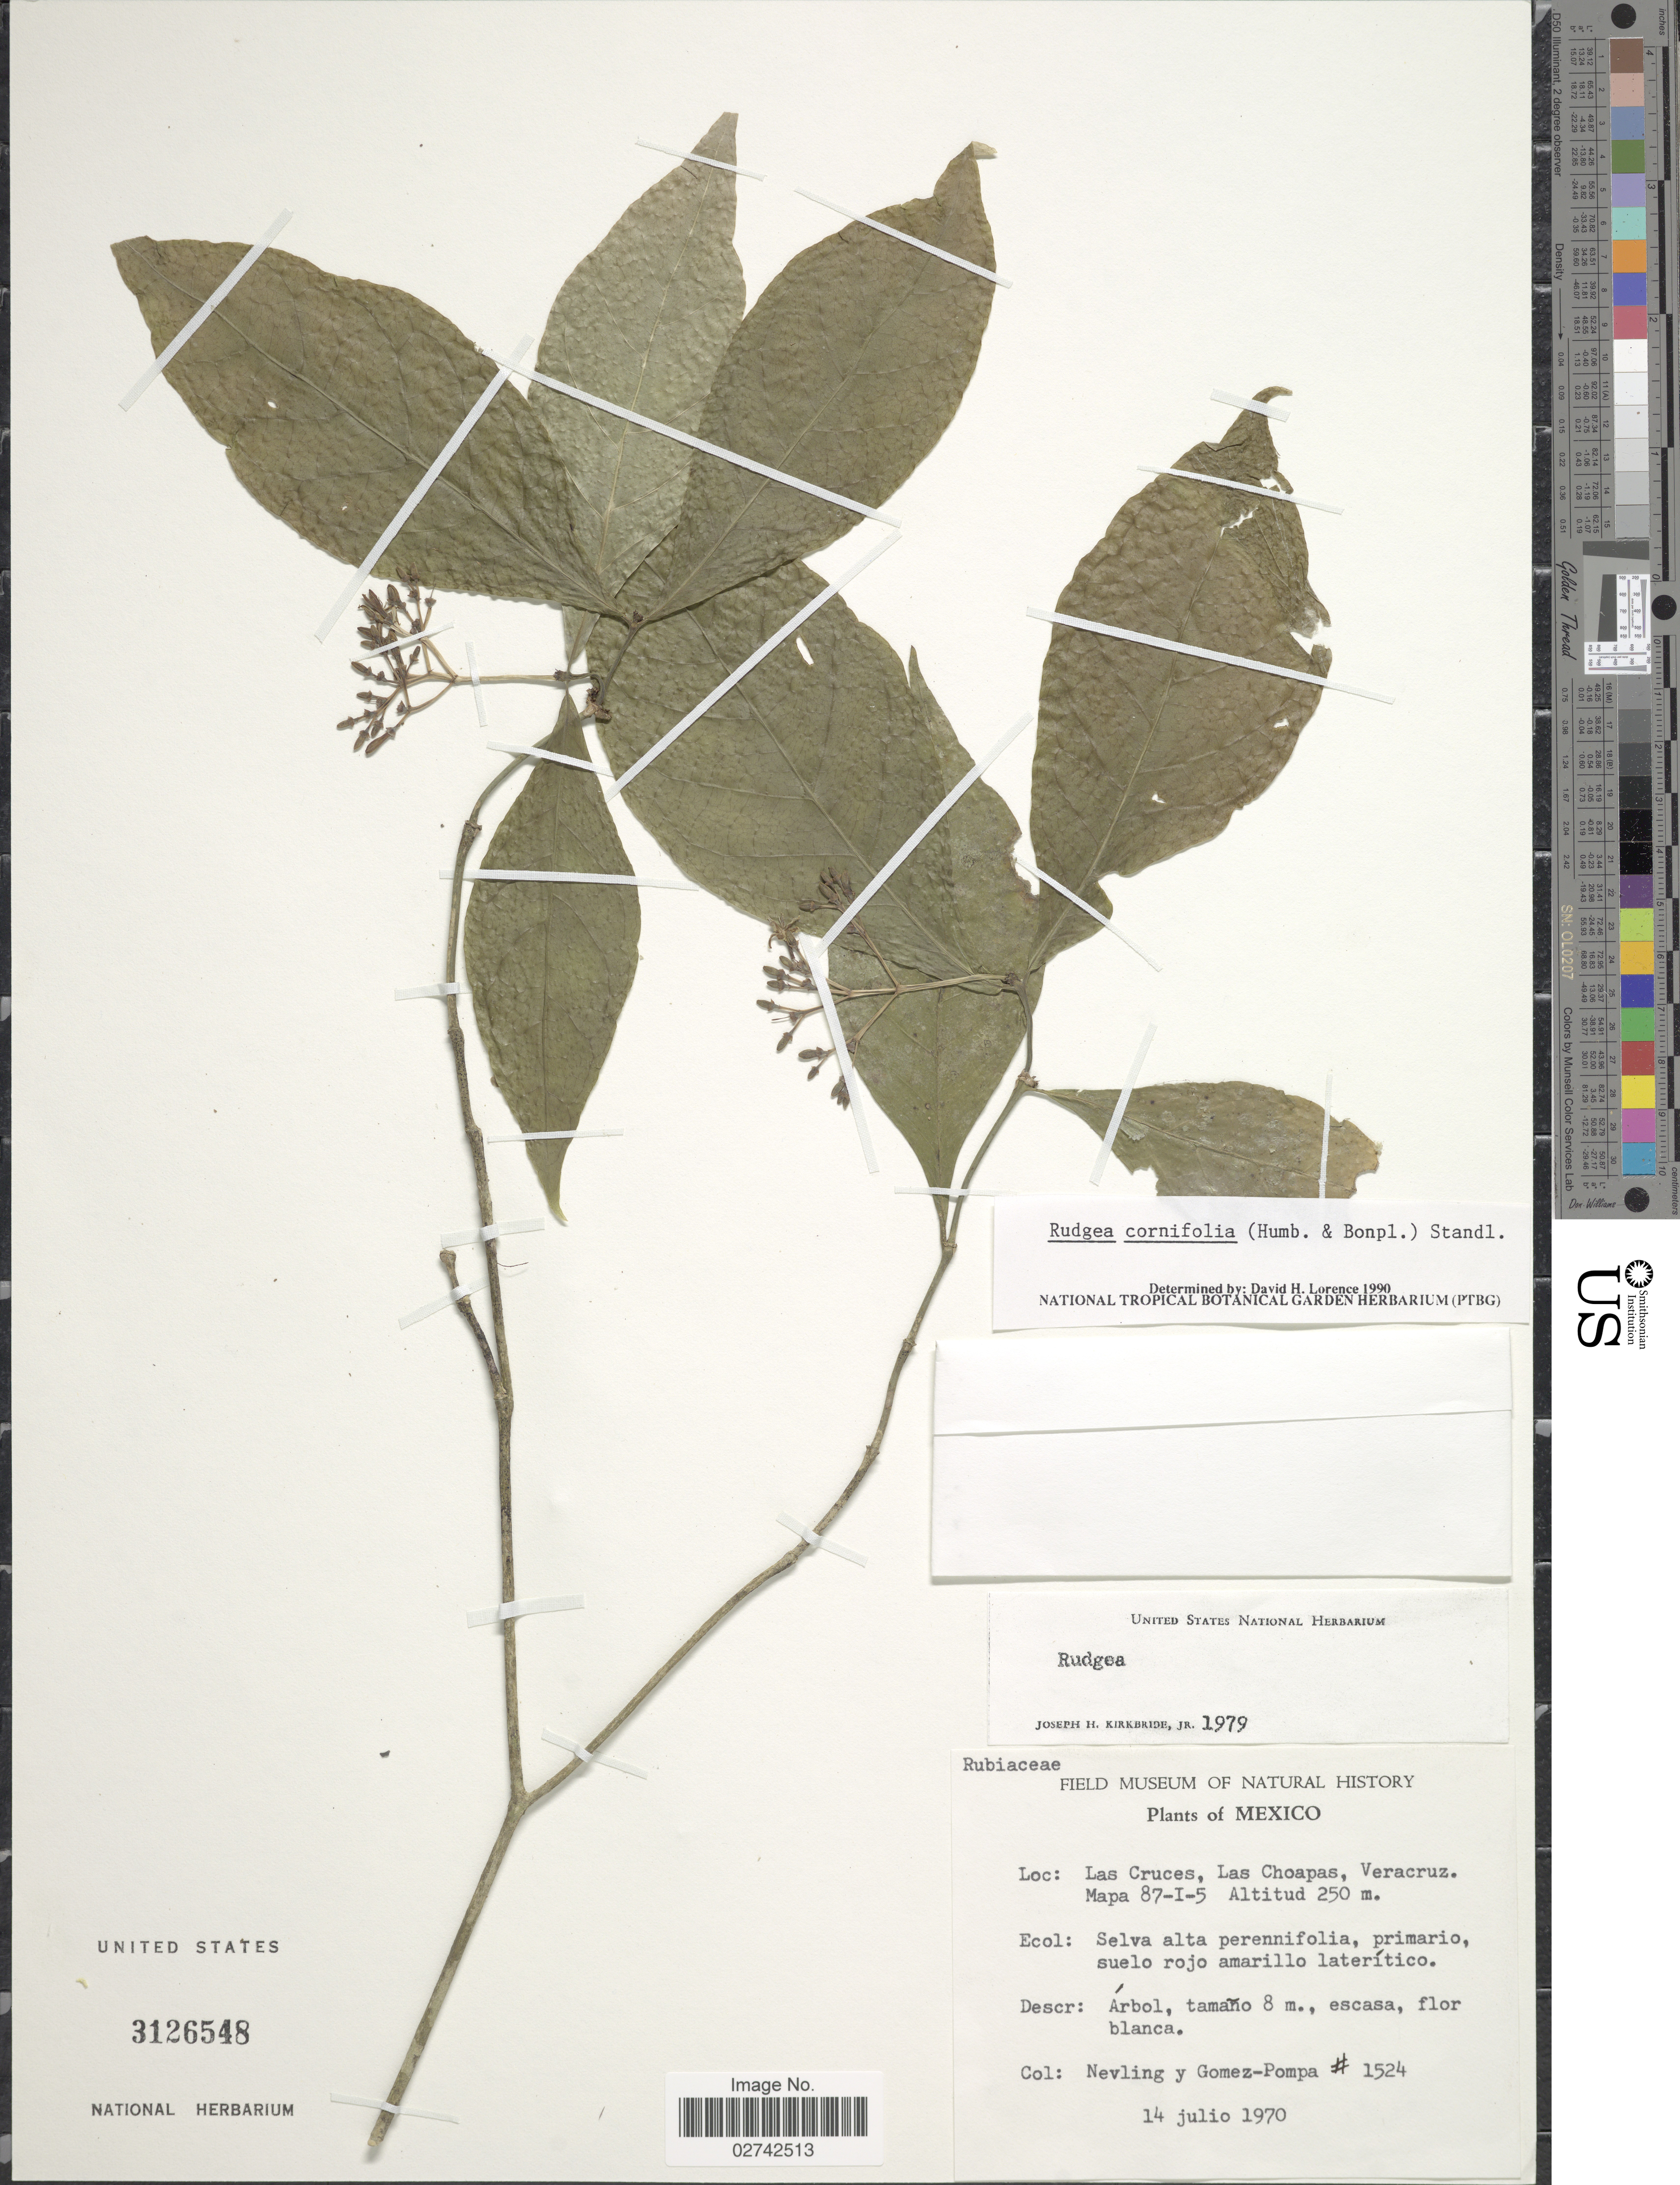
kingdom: Plantae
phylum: Tracheophyta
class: Magnoliopsida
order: Gentianales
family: Rubiaceae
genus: Rudgea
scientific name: Rudgea cornifolia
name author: (Kunth) Standl.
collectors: Nevling & Gomez-Pompa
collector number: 1524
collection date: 1970-07-14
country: Mexico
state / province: Veracruz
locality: Las Cruces, Las Choapas, Veracruz, Mapa 87-I-5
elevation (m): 250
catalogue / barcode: US 3126548